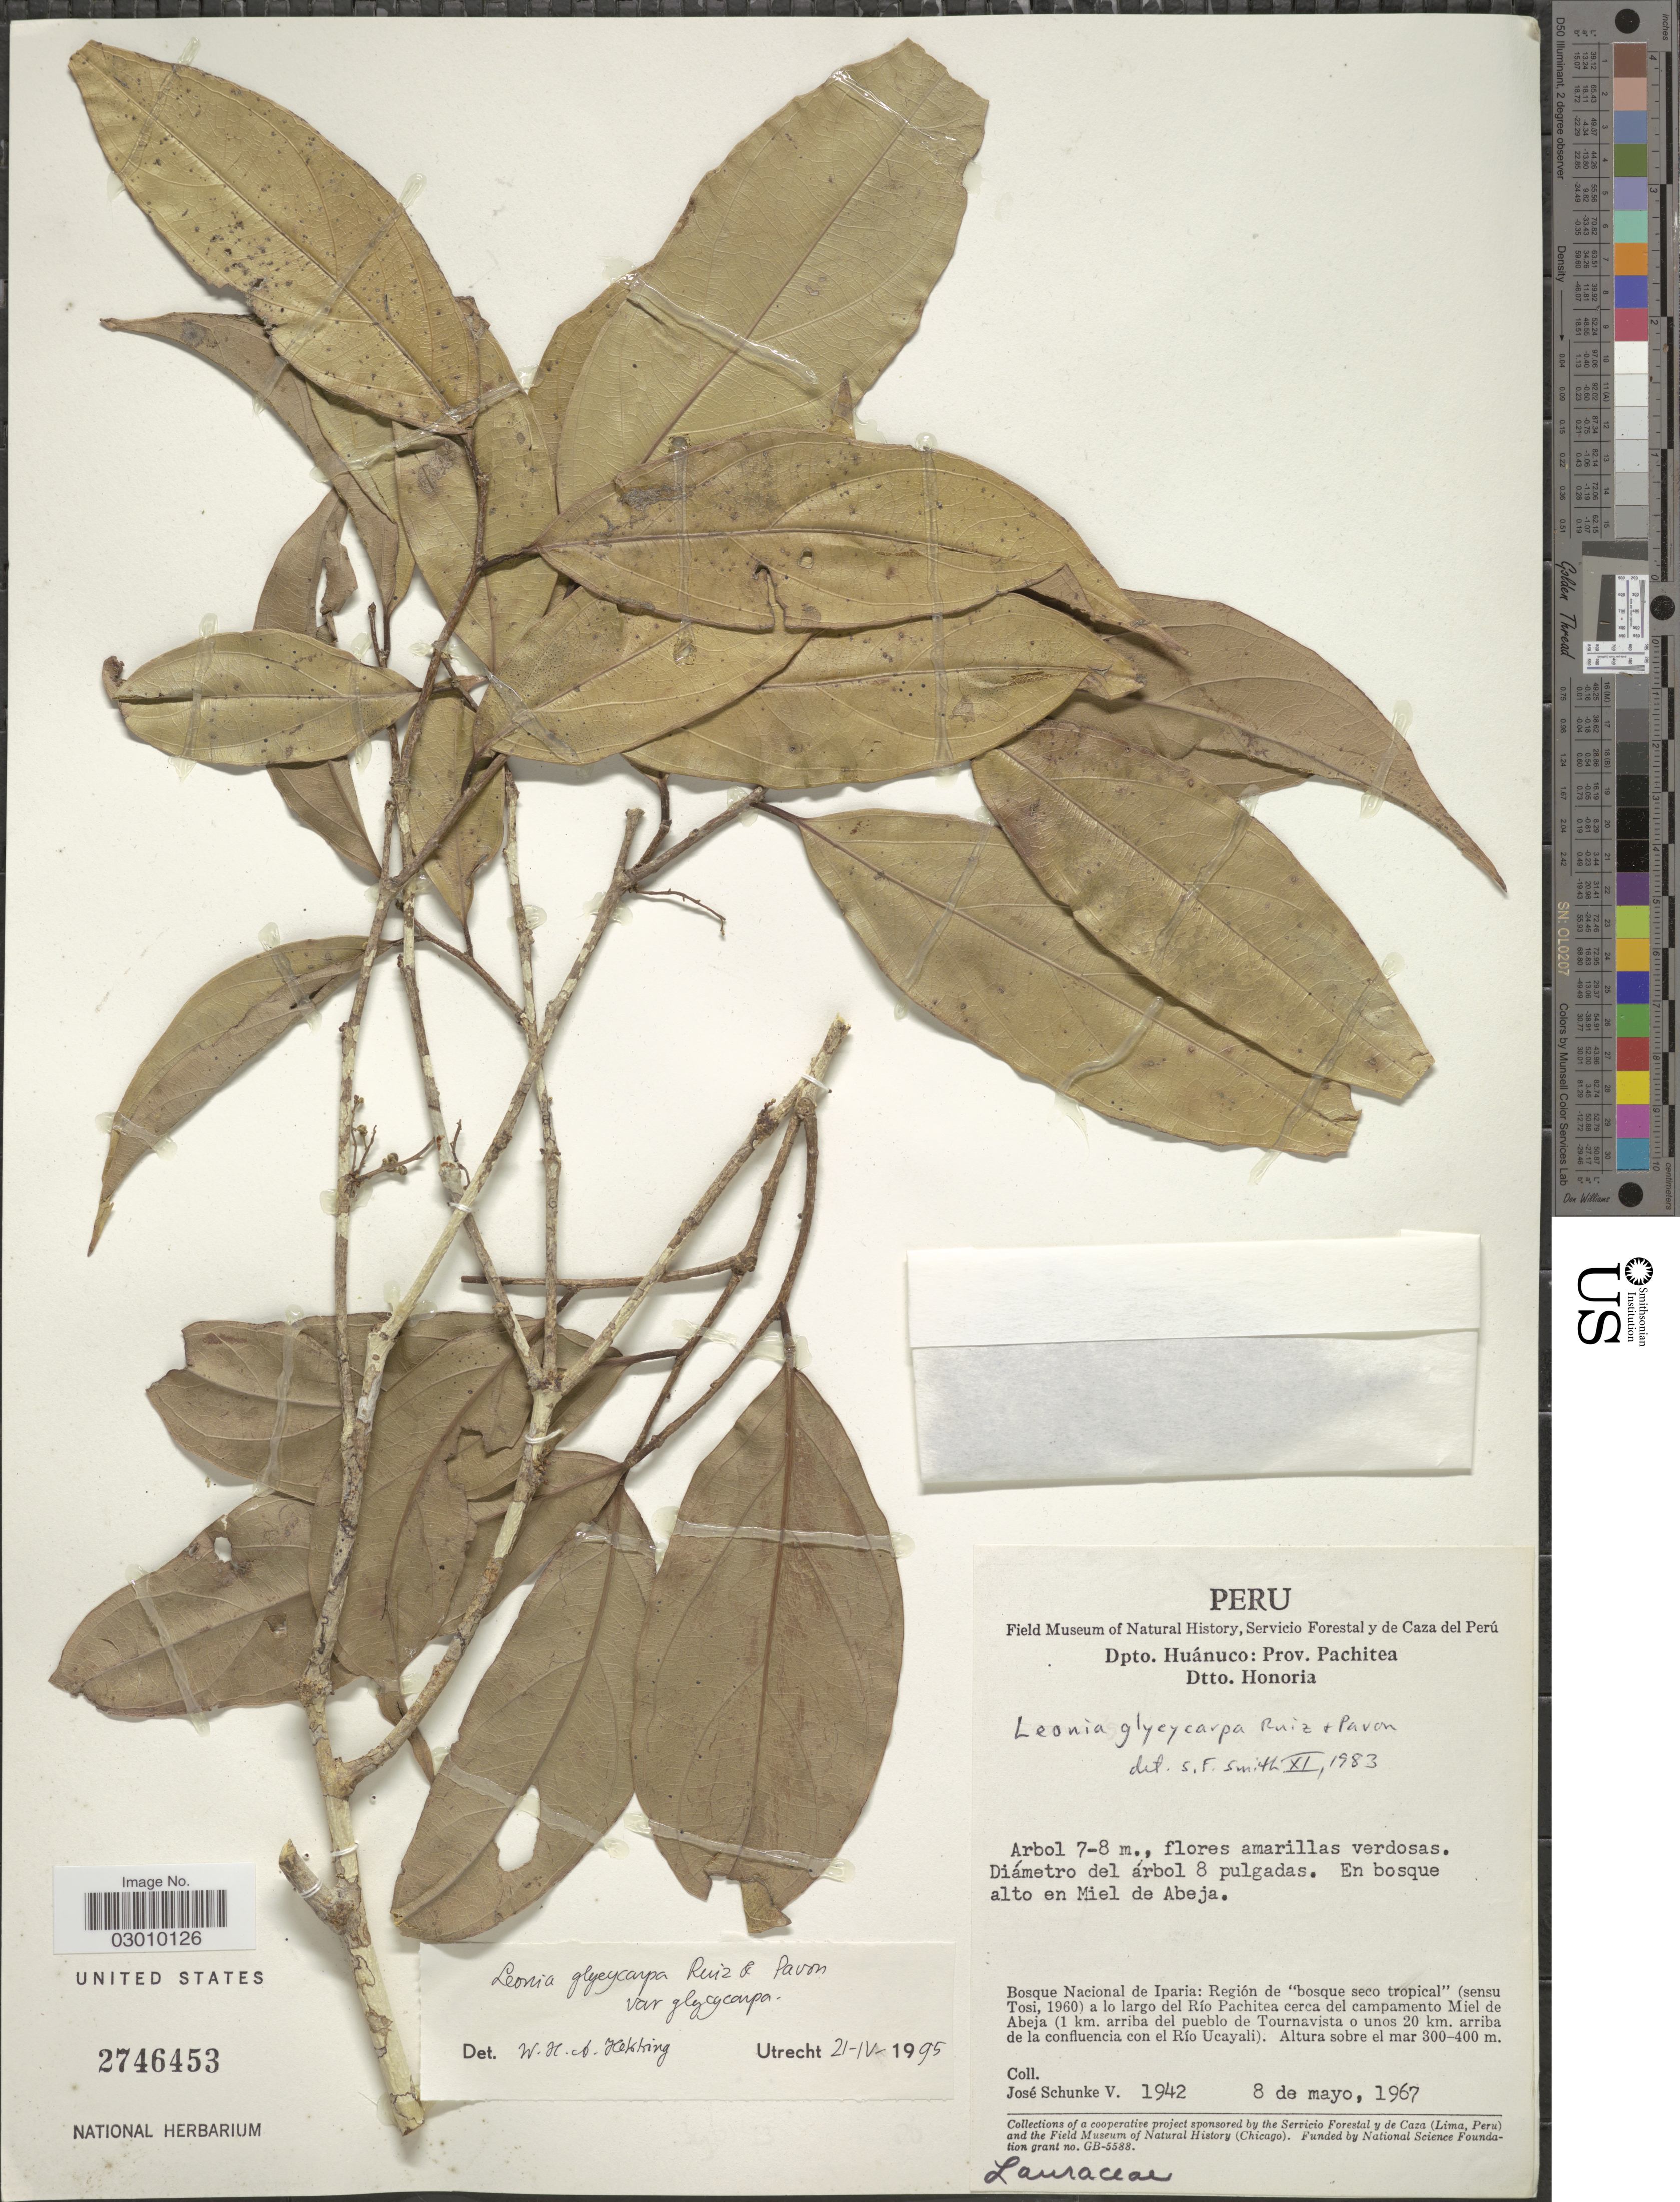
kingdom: Plantae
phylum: Tracheophyta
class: Magnoliopsida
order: Malpighiales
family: Violaceae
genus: Leonia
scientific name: Leonia glycycarpa var. glycycarpa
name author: Ruiz & Pav.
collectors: J. Schunke Vigo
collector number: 1942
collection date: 1967-05-08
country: Peru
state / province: Huánuco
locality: Dpto. Huánuco: Prov. Pachitea, Dtto. Honoria, Bosque Nacional de Iparia: Región de "Bosque seco tropical" (sensu Tosi, 1960) a lo largo del Río Pachitea cerca del campamento Miel de Abeja (1 km. arriba del pueblo de Tournavista o unos 20 km. arriba de la confluencia con el Río Ucayali), Em bosque alto en Miel de Abeja.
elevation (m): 300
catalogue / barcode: US 2746453